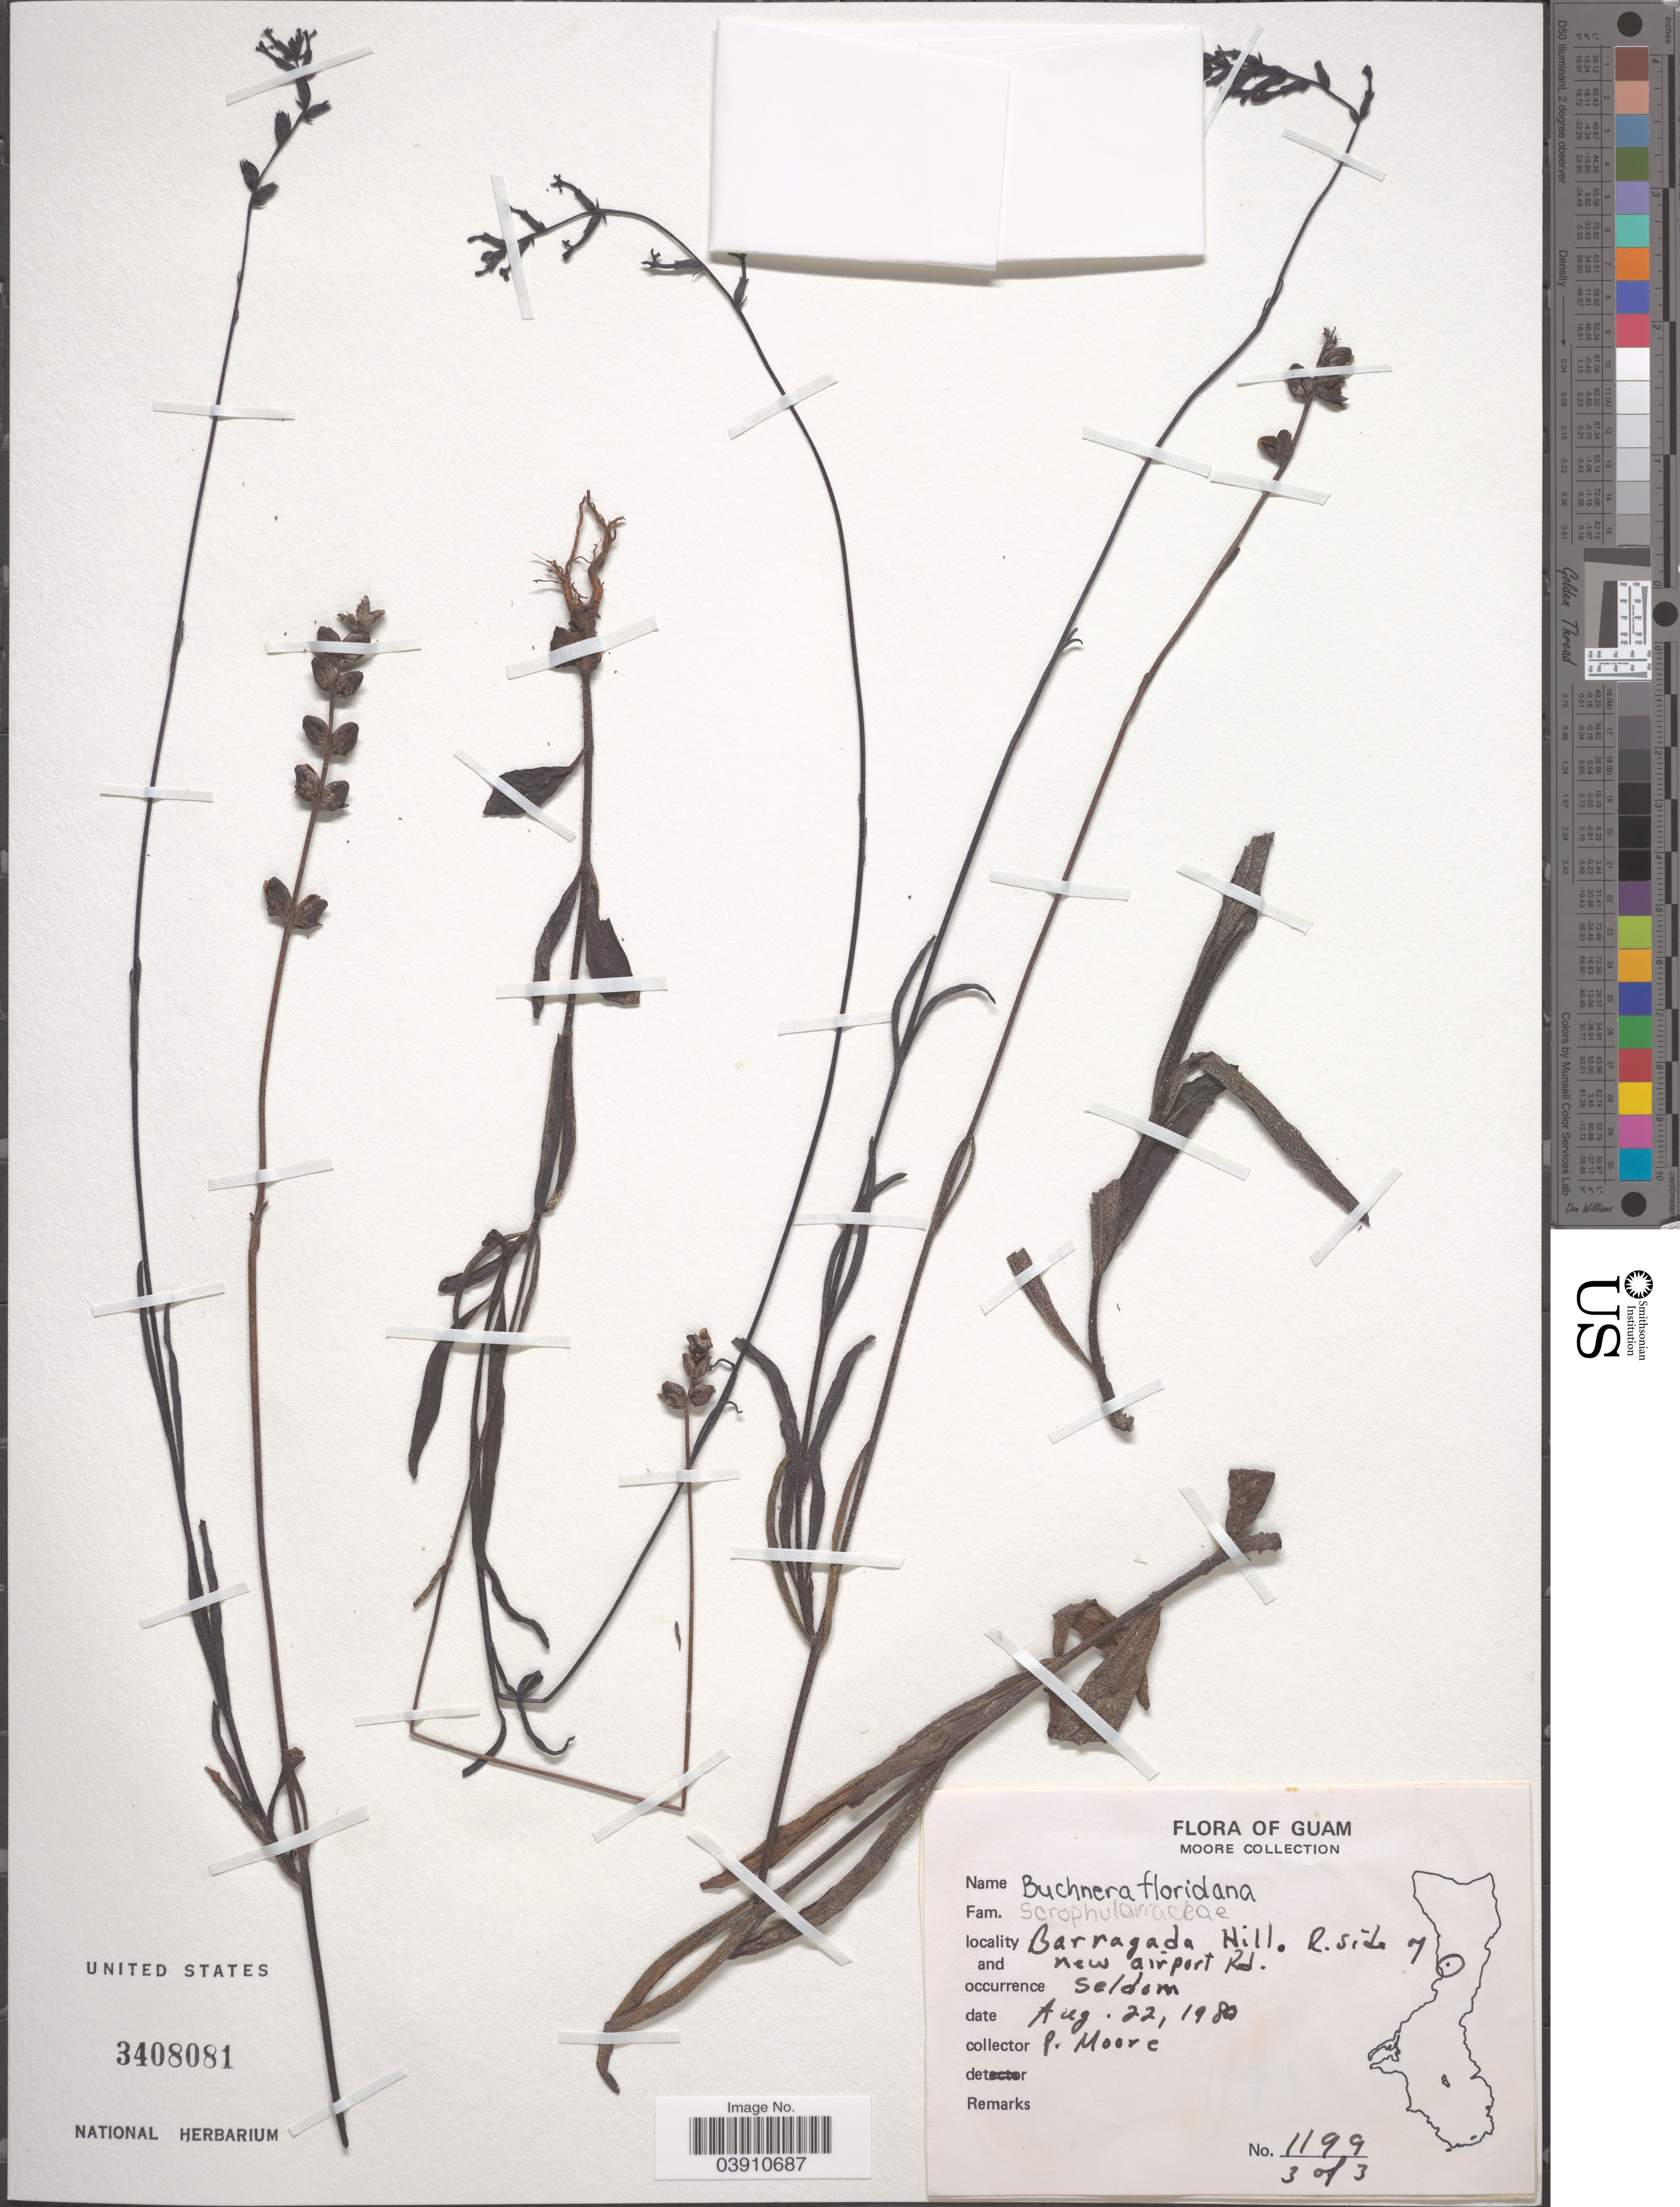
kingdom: Plantae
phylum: Tracheophyta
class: Magnoliopsida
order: Lamiales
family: Orobanchaceae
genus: Buchnera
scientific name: Buchnera floridana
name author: Gand.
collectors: P. Moore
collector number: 1199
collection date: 1980-08-22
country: Guam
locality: Barragada Hill. R. side of new airport Rd.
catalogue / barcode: US 3408081